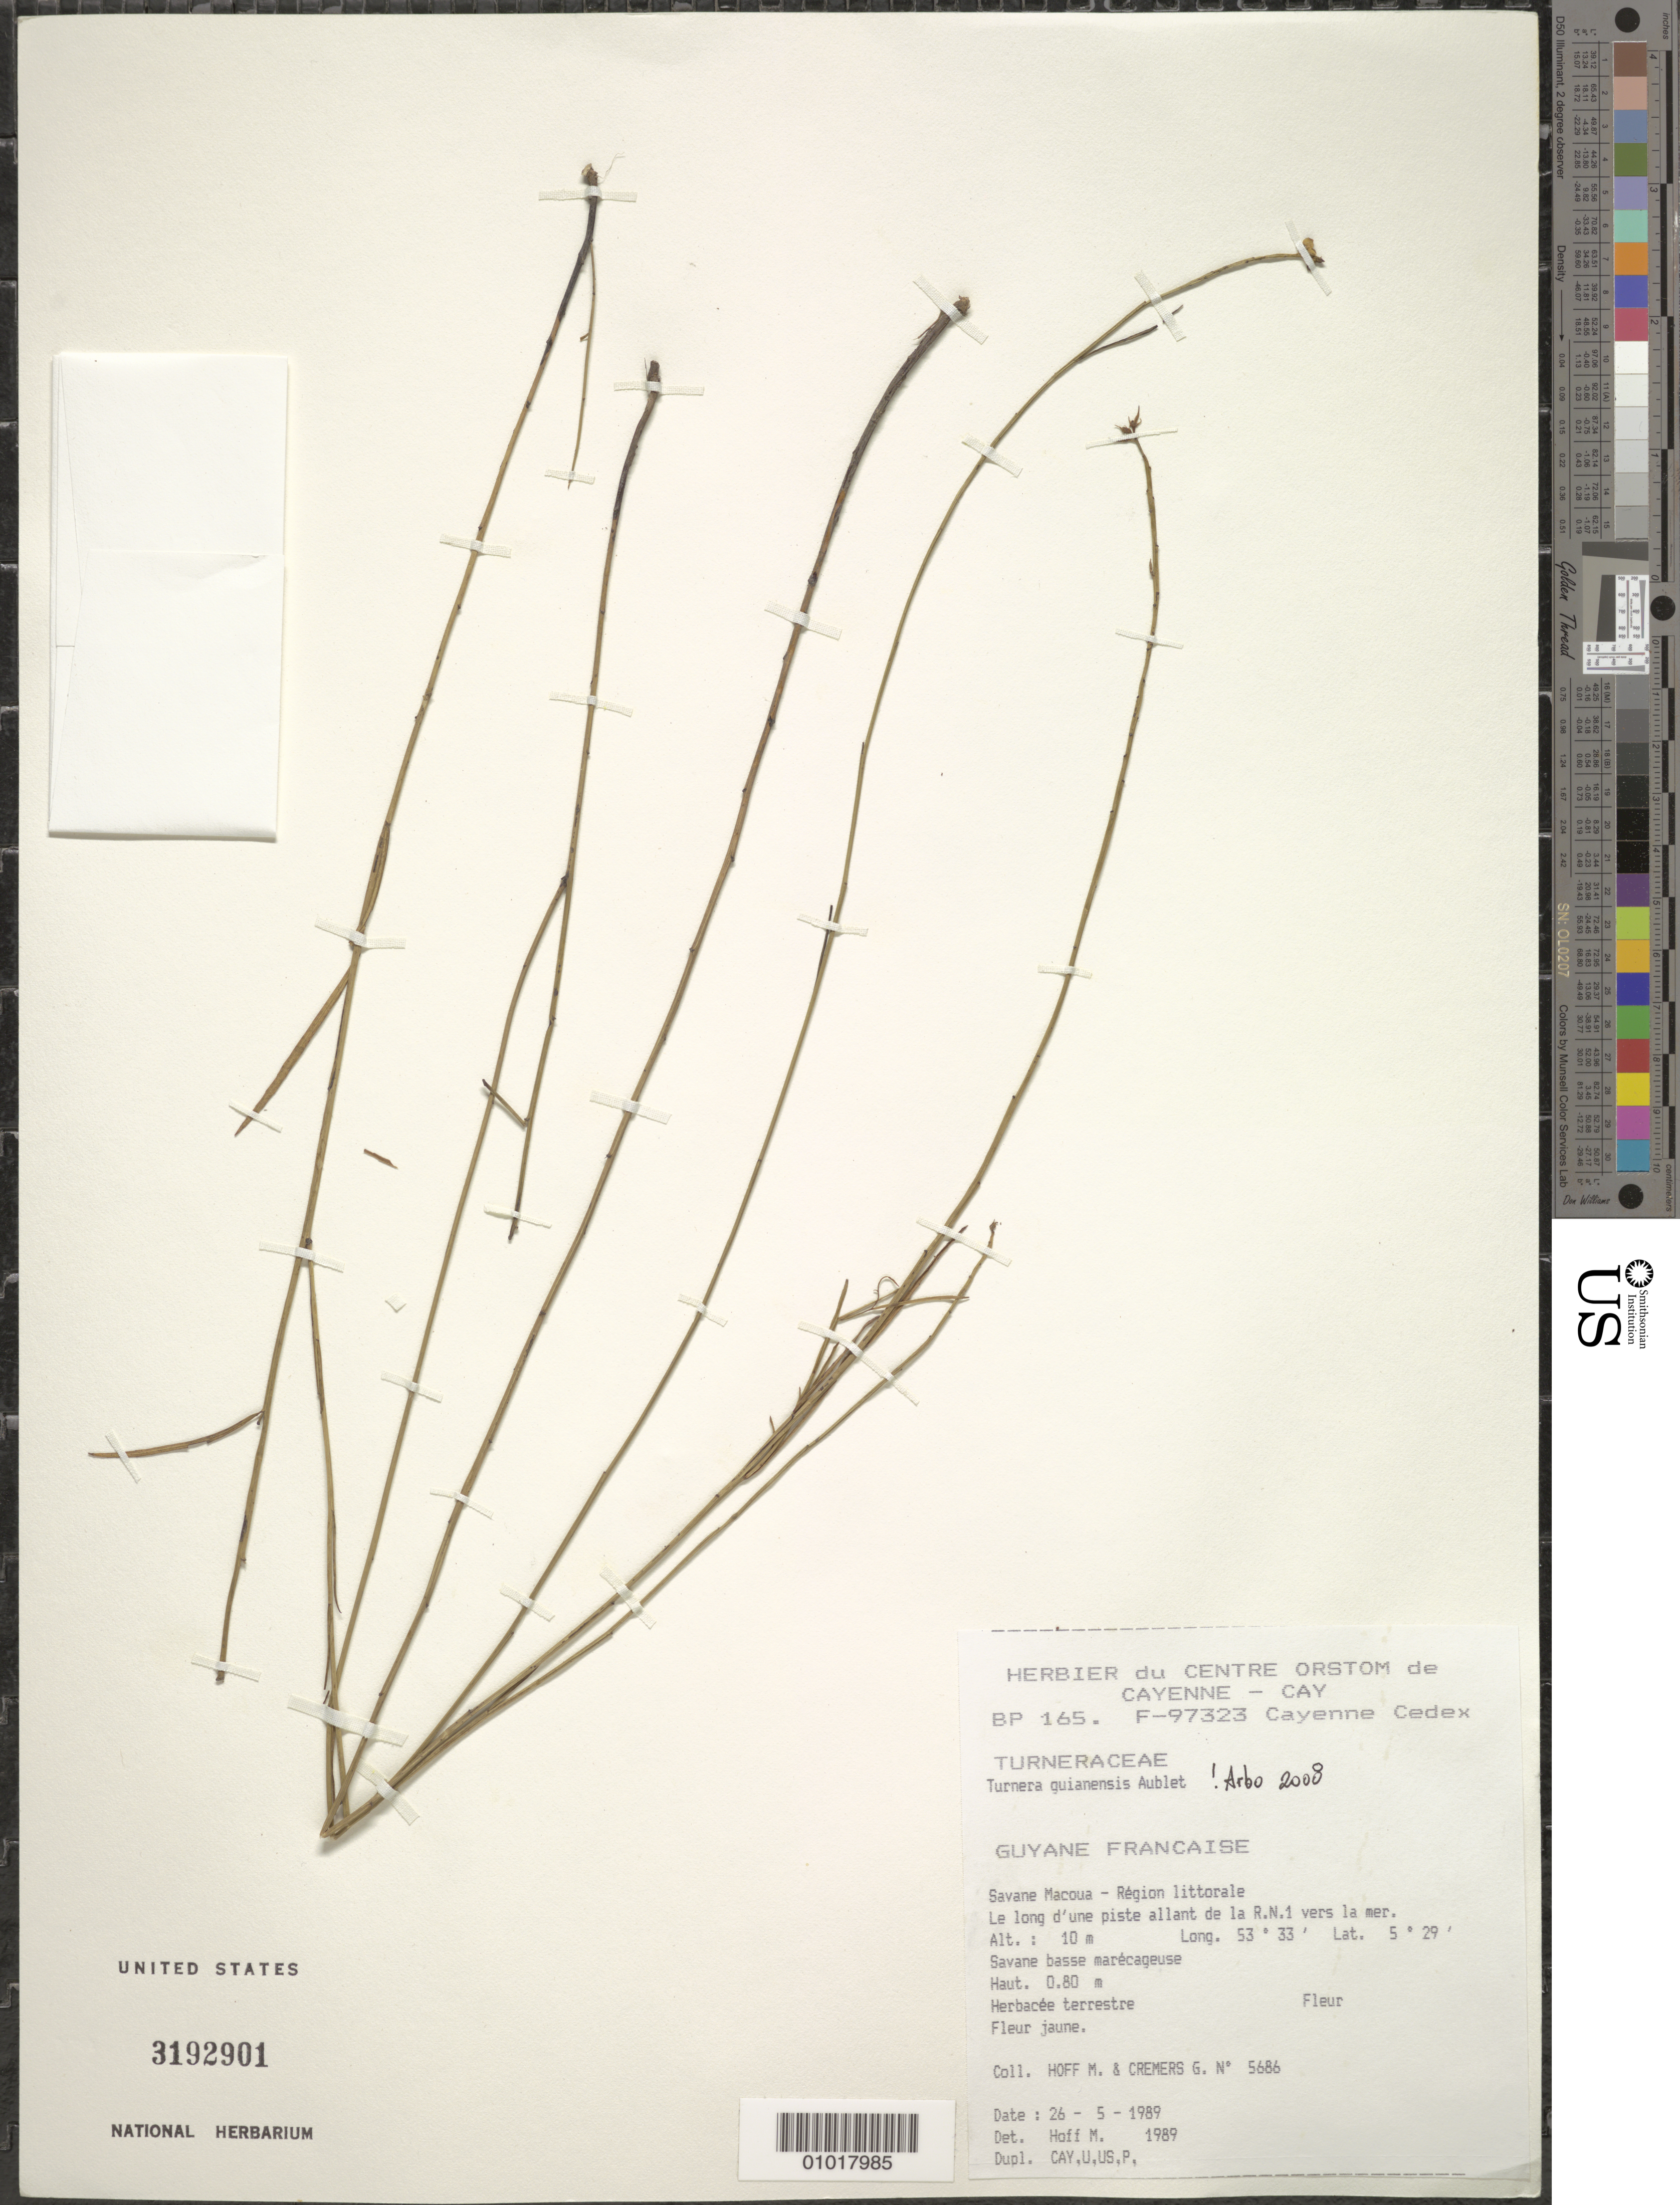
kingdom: Plantae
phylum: Tracheophyta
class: Magnoliopsida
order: Malpighiales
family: Turneraceae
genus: Turnera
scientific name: Turnera guianensis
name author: Aubl.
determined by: Arbo, M. M.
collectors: M. Hoff & G. Cremers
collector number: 5686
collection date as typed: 26-May-89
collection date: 1989-05-26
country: French Guiana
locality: Savane Macoua; piste allant de la R.N.1 vers la mer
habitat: Savane basse marécageuse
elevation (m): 10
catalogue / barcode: US 3192901